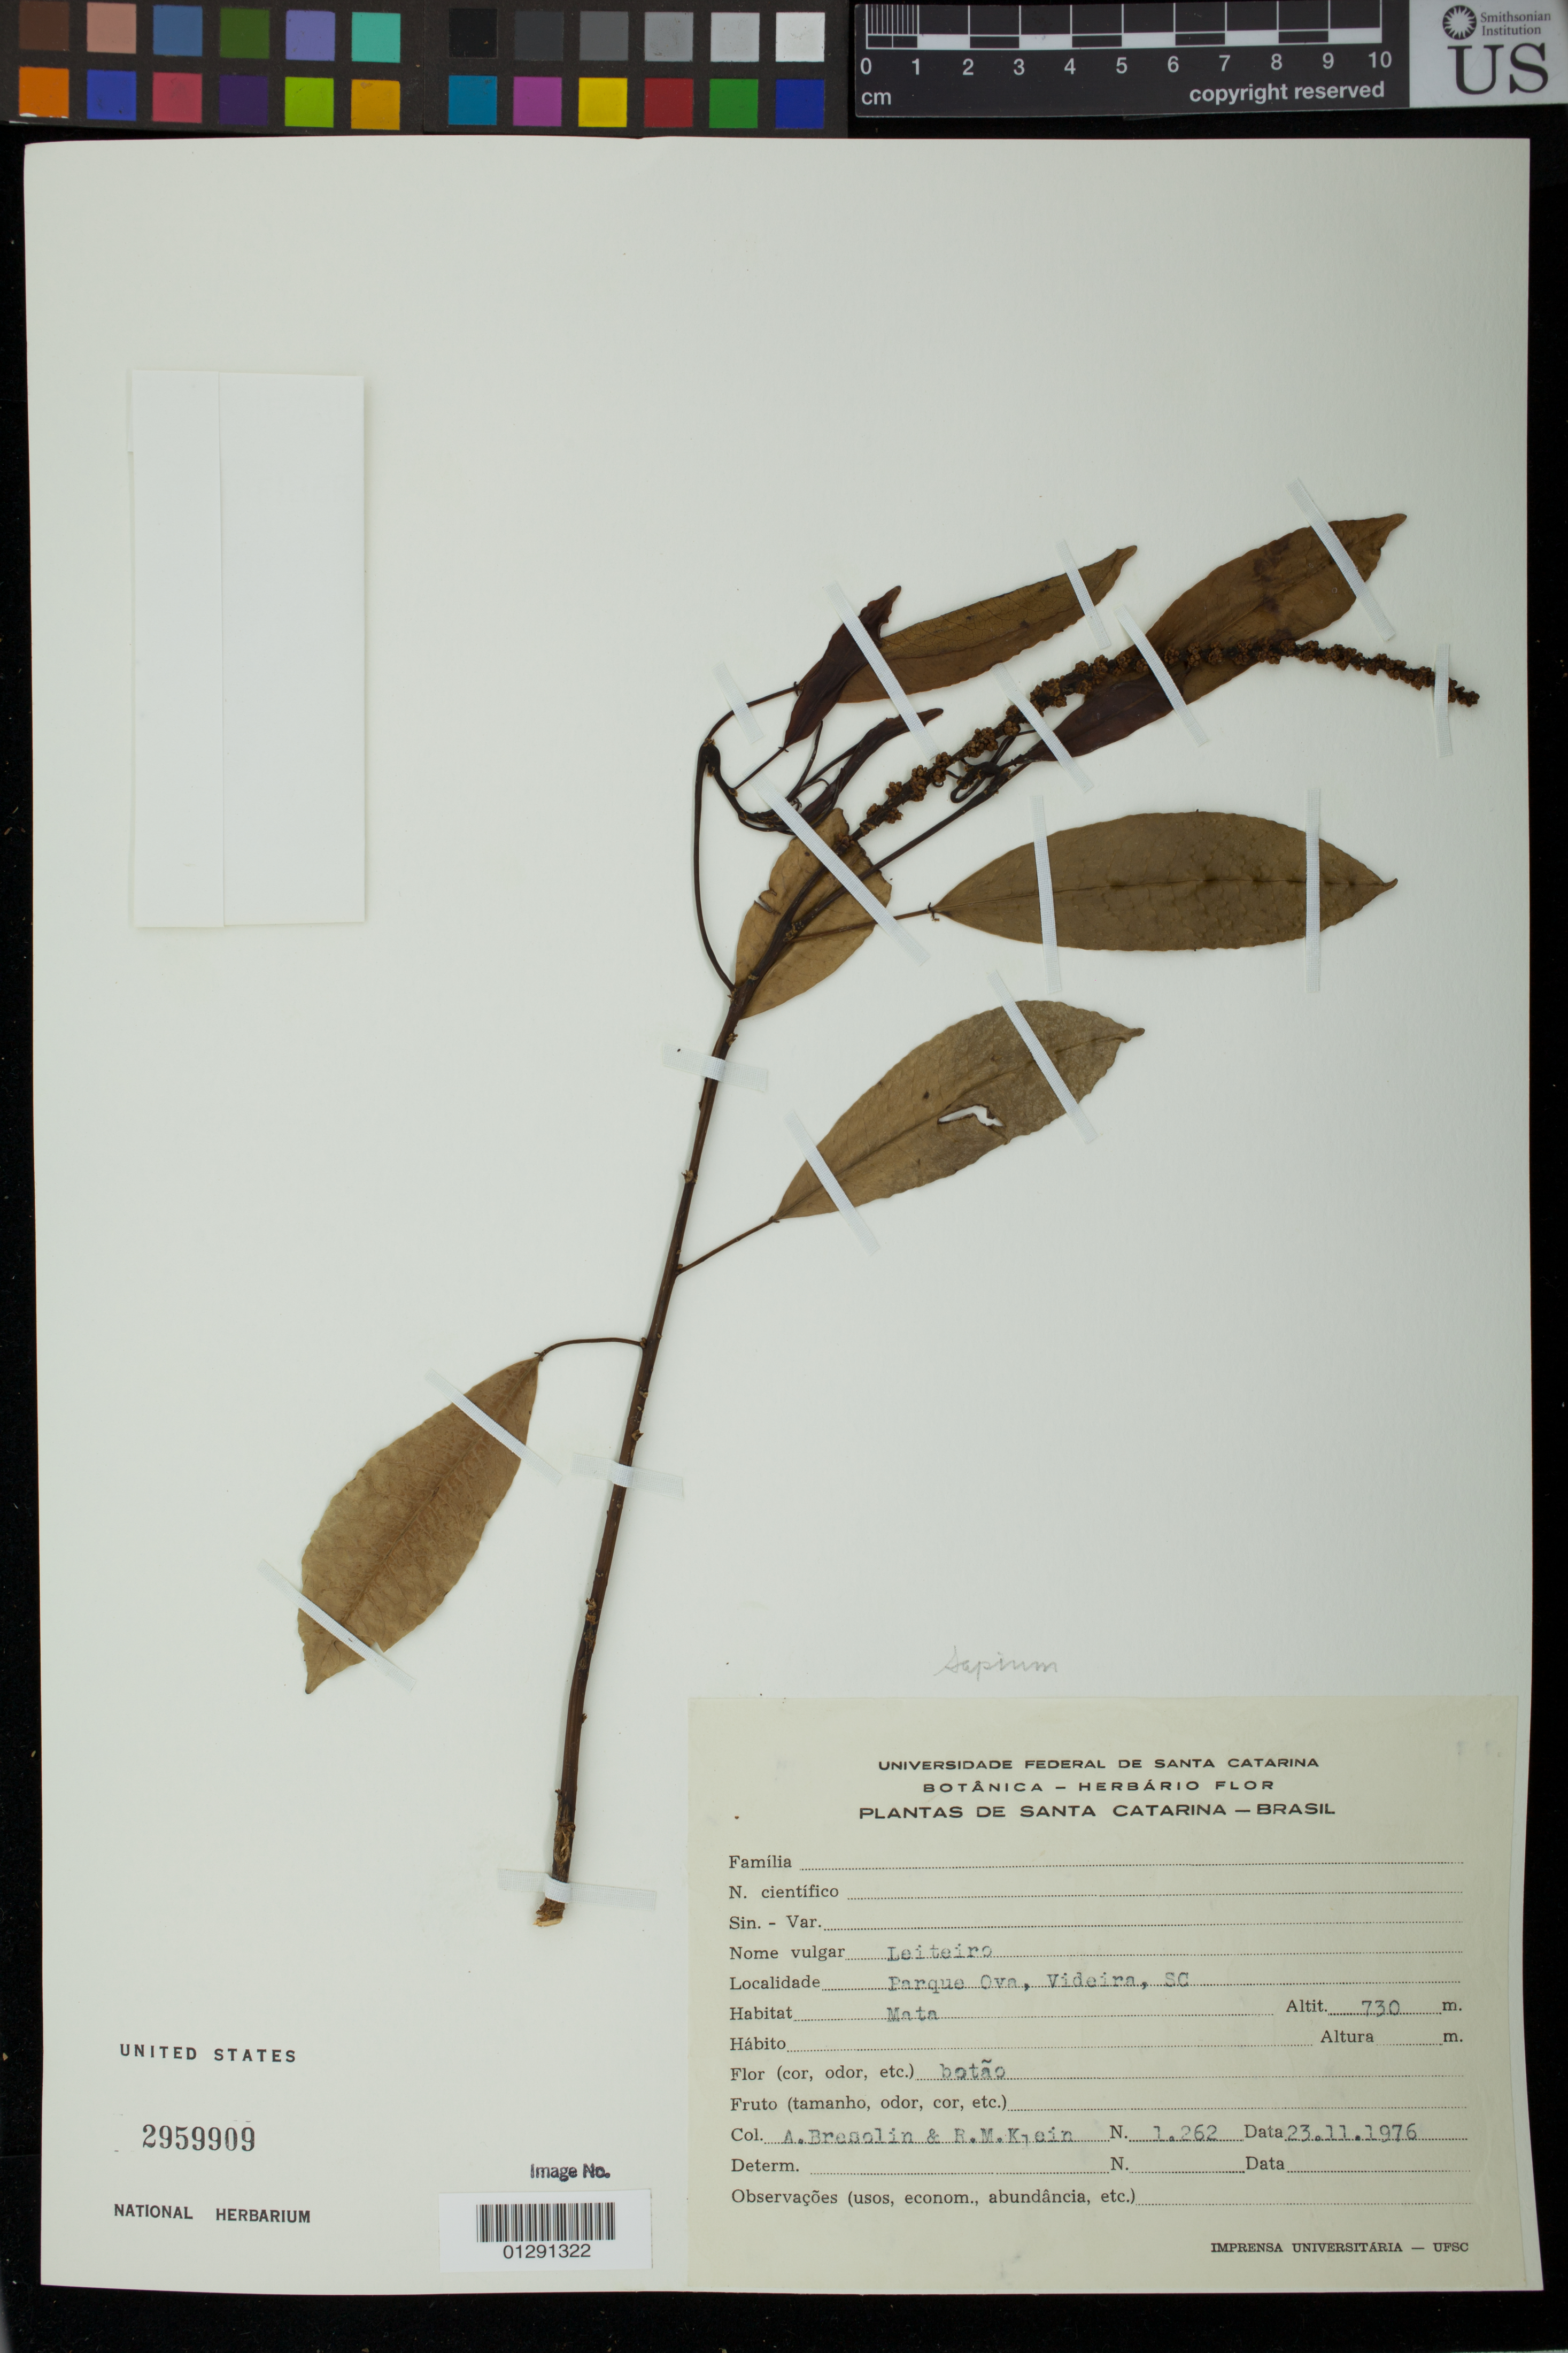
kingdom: Plantae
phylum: Tracheophyta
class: Magnoliopsida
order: Malpighiales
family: Euphorbiaceae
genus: Sapium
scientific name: Sapium glandulatum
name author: (Vell.) Pax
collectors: A. Bresolin & R. M. Klein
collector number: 1262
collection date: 1976-11-23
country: Brazil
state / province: Santa Catarina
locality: Parque Ova, Videira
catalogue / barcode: US 2959909